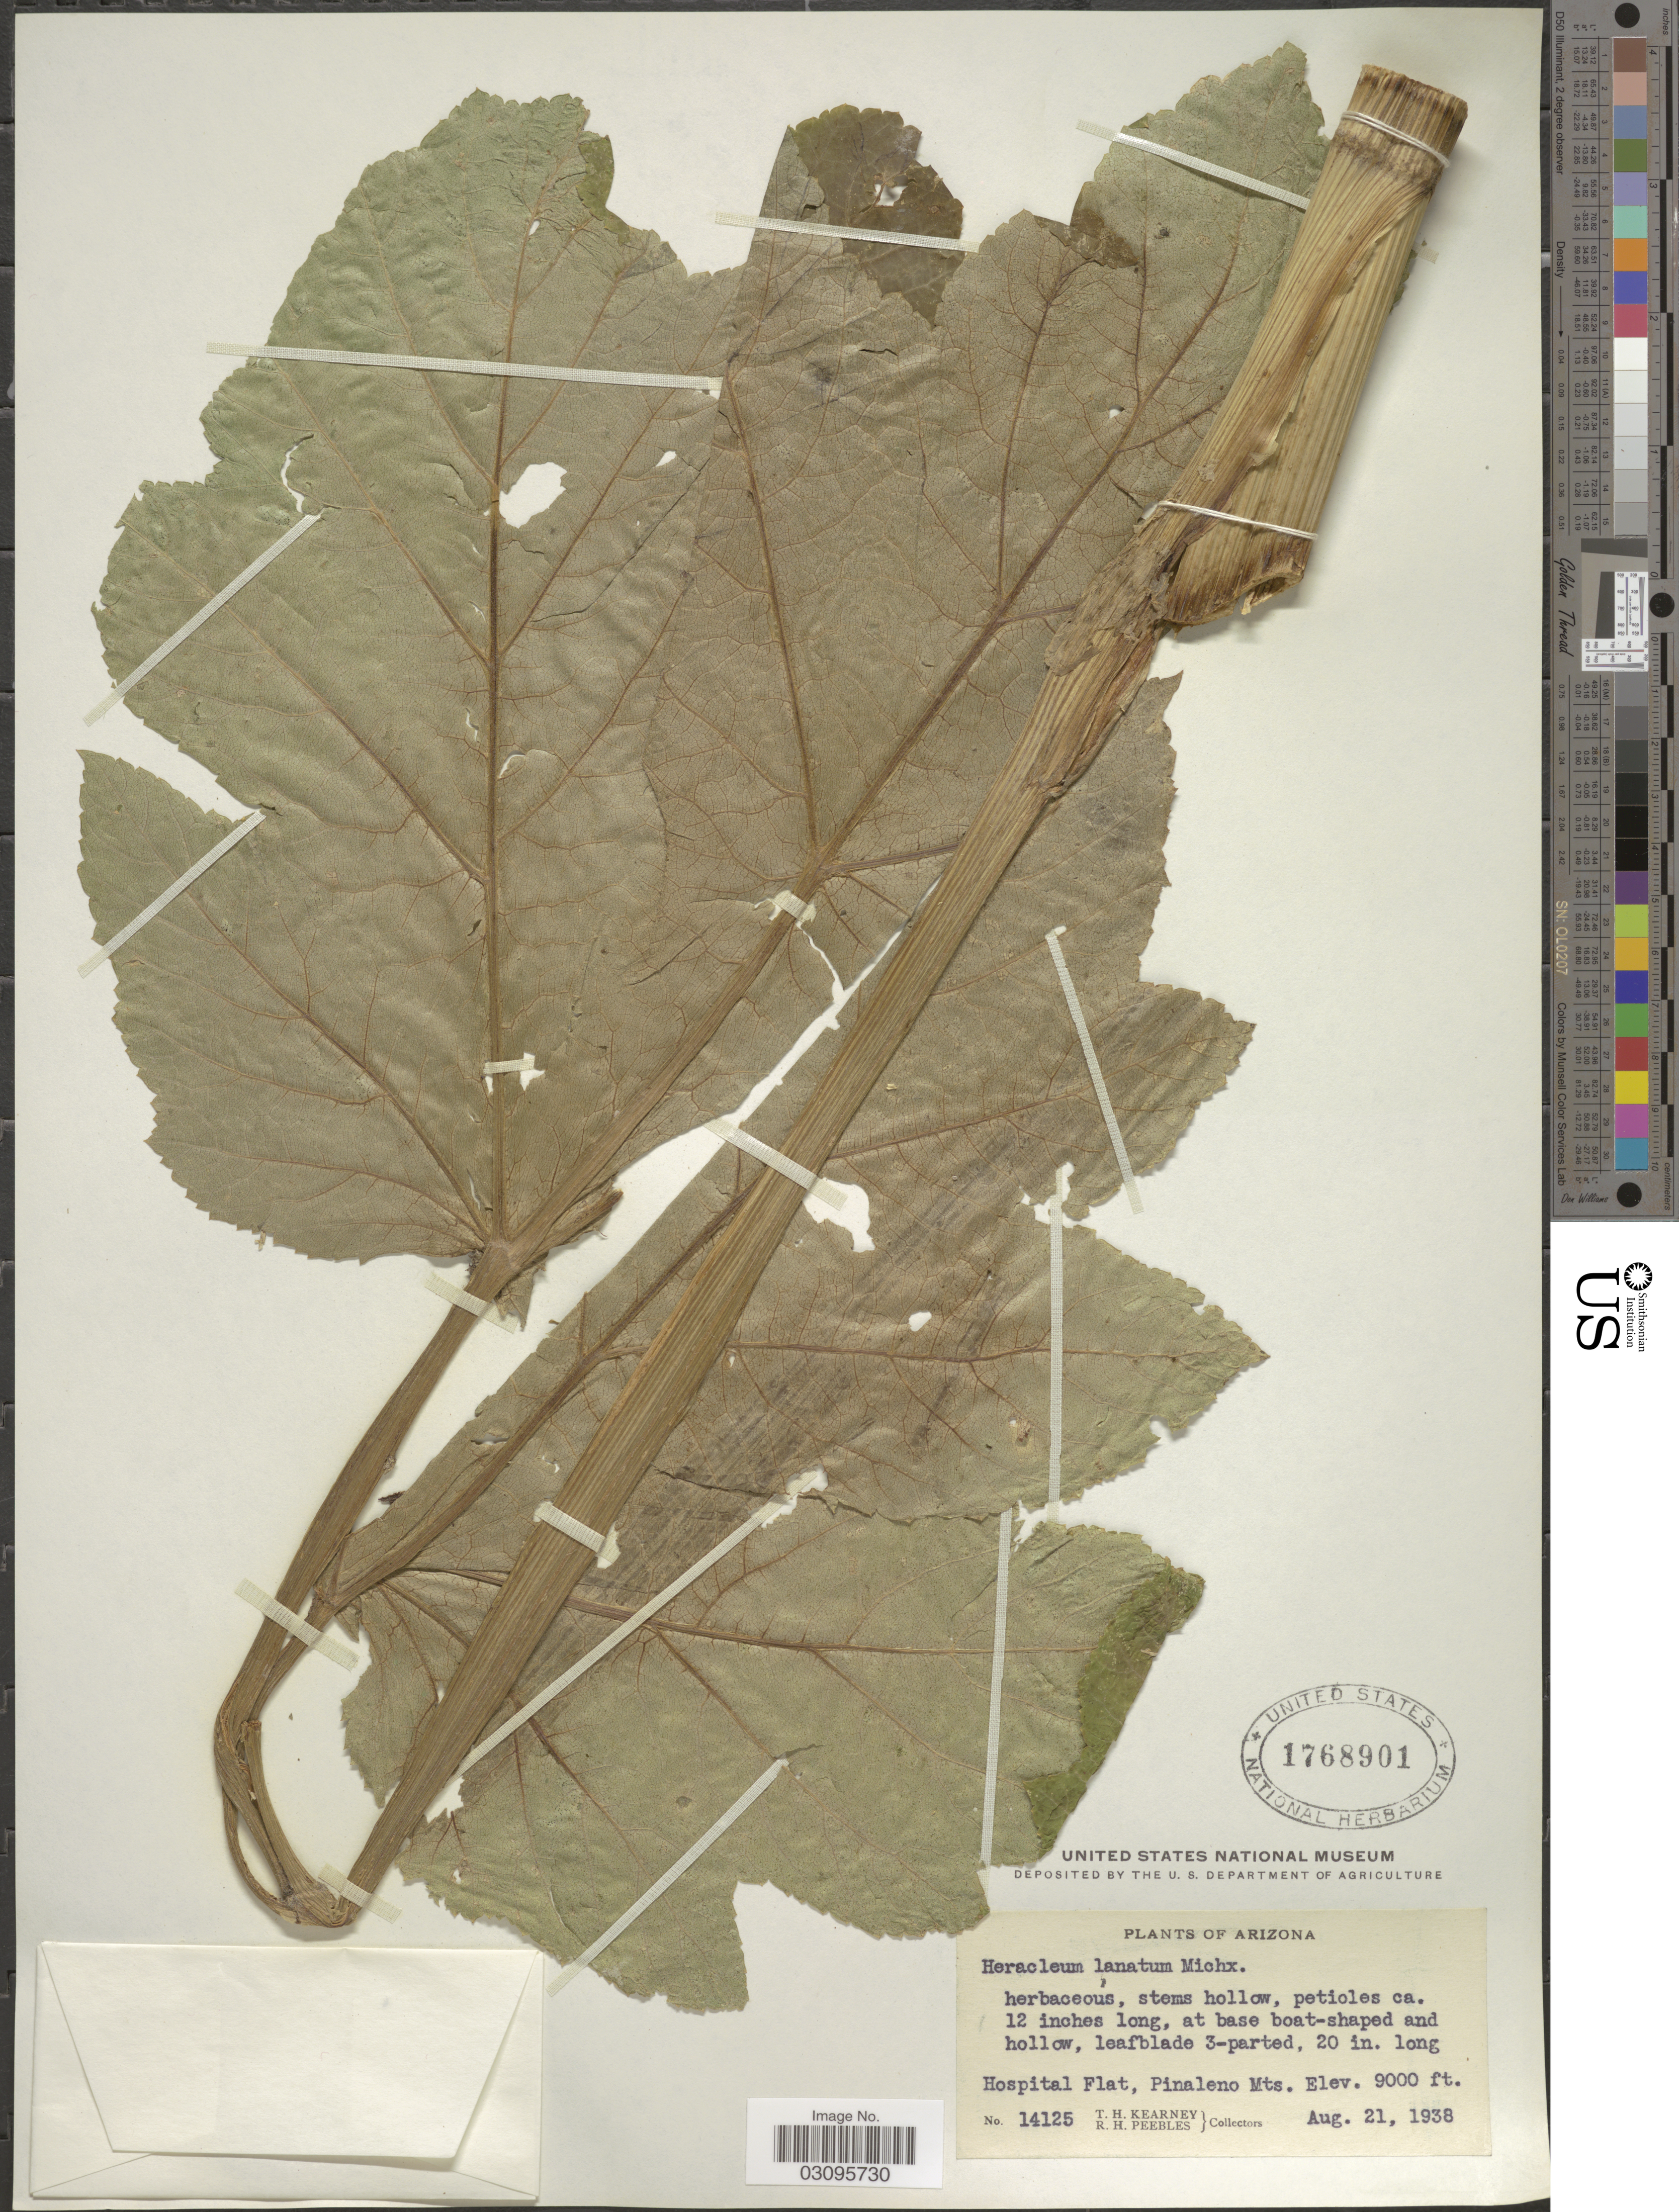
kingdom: Plantae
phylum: Tracheophyta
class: Magnoliopsida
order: Apiales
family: Apiaceae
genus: Heracleum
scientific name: Heracleum lanatum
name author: Michx.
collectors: T. H. Kearney & R. H. Peebles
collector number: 14125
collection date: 1938-08-21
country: United States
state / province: Arizona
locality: Hospital Flat, Pinaleno Mts.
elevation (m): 2743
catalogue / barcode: US 1768901